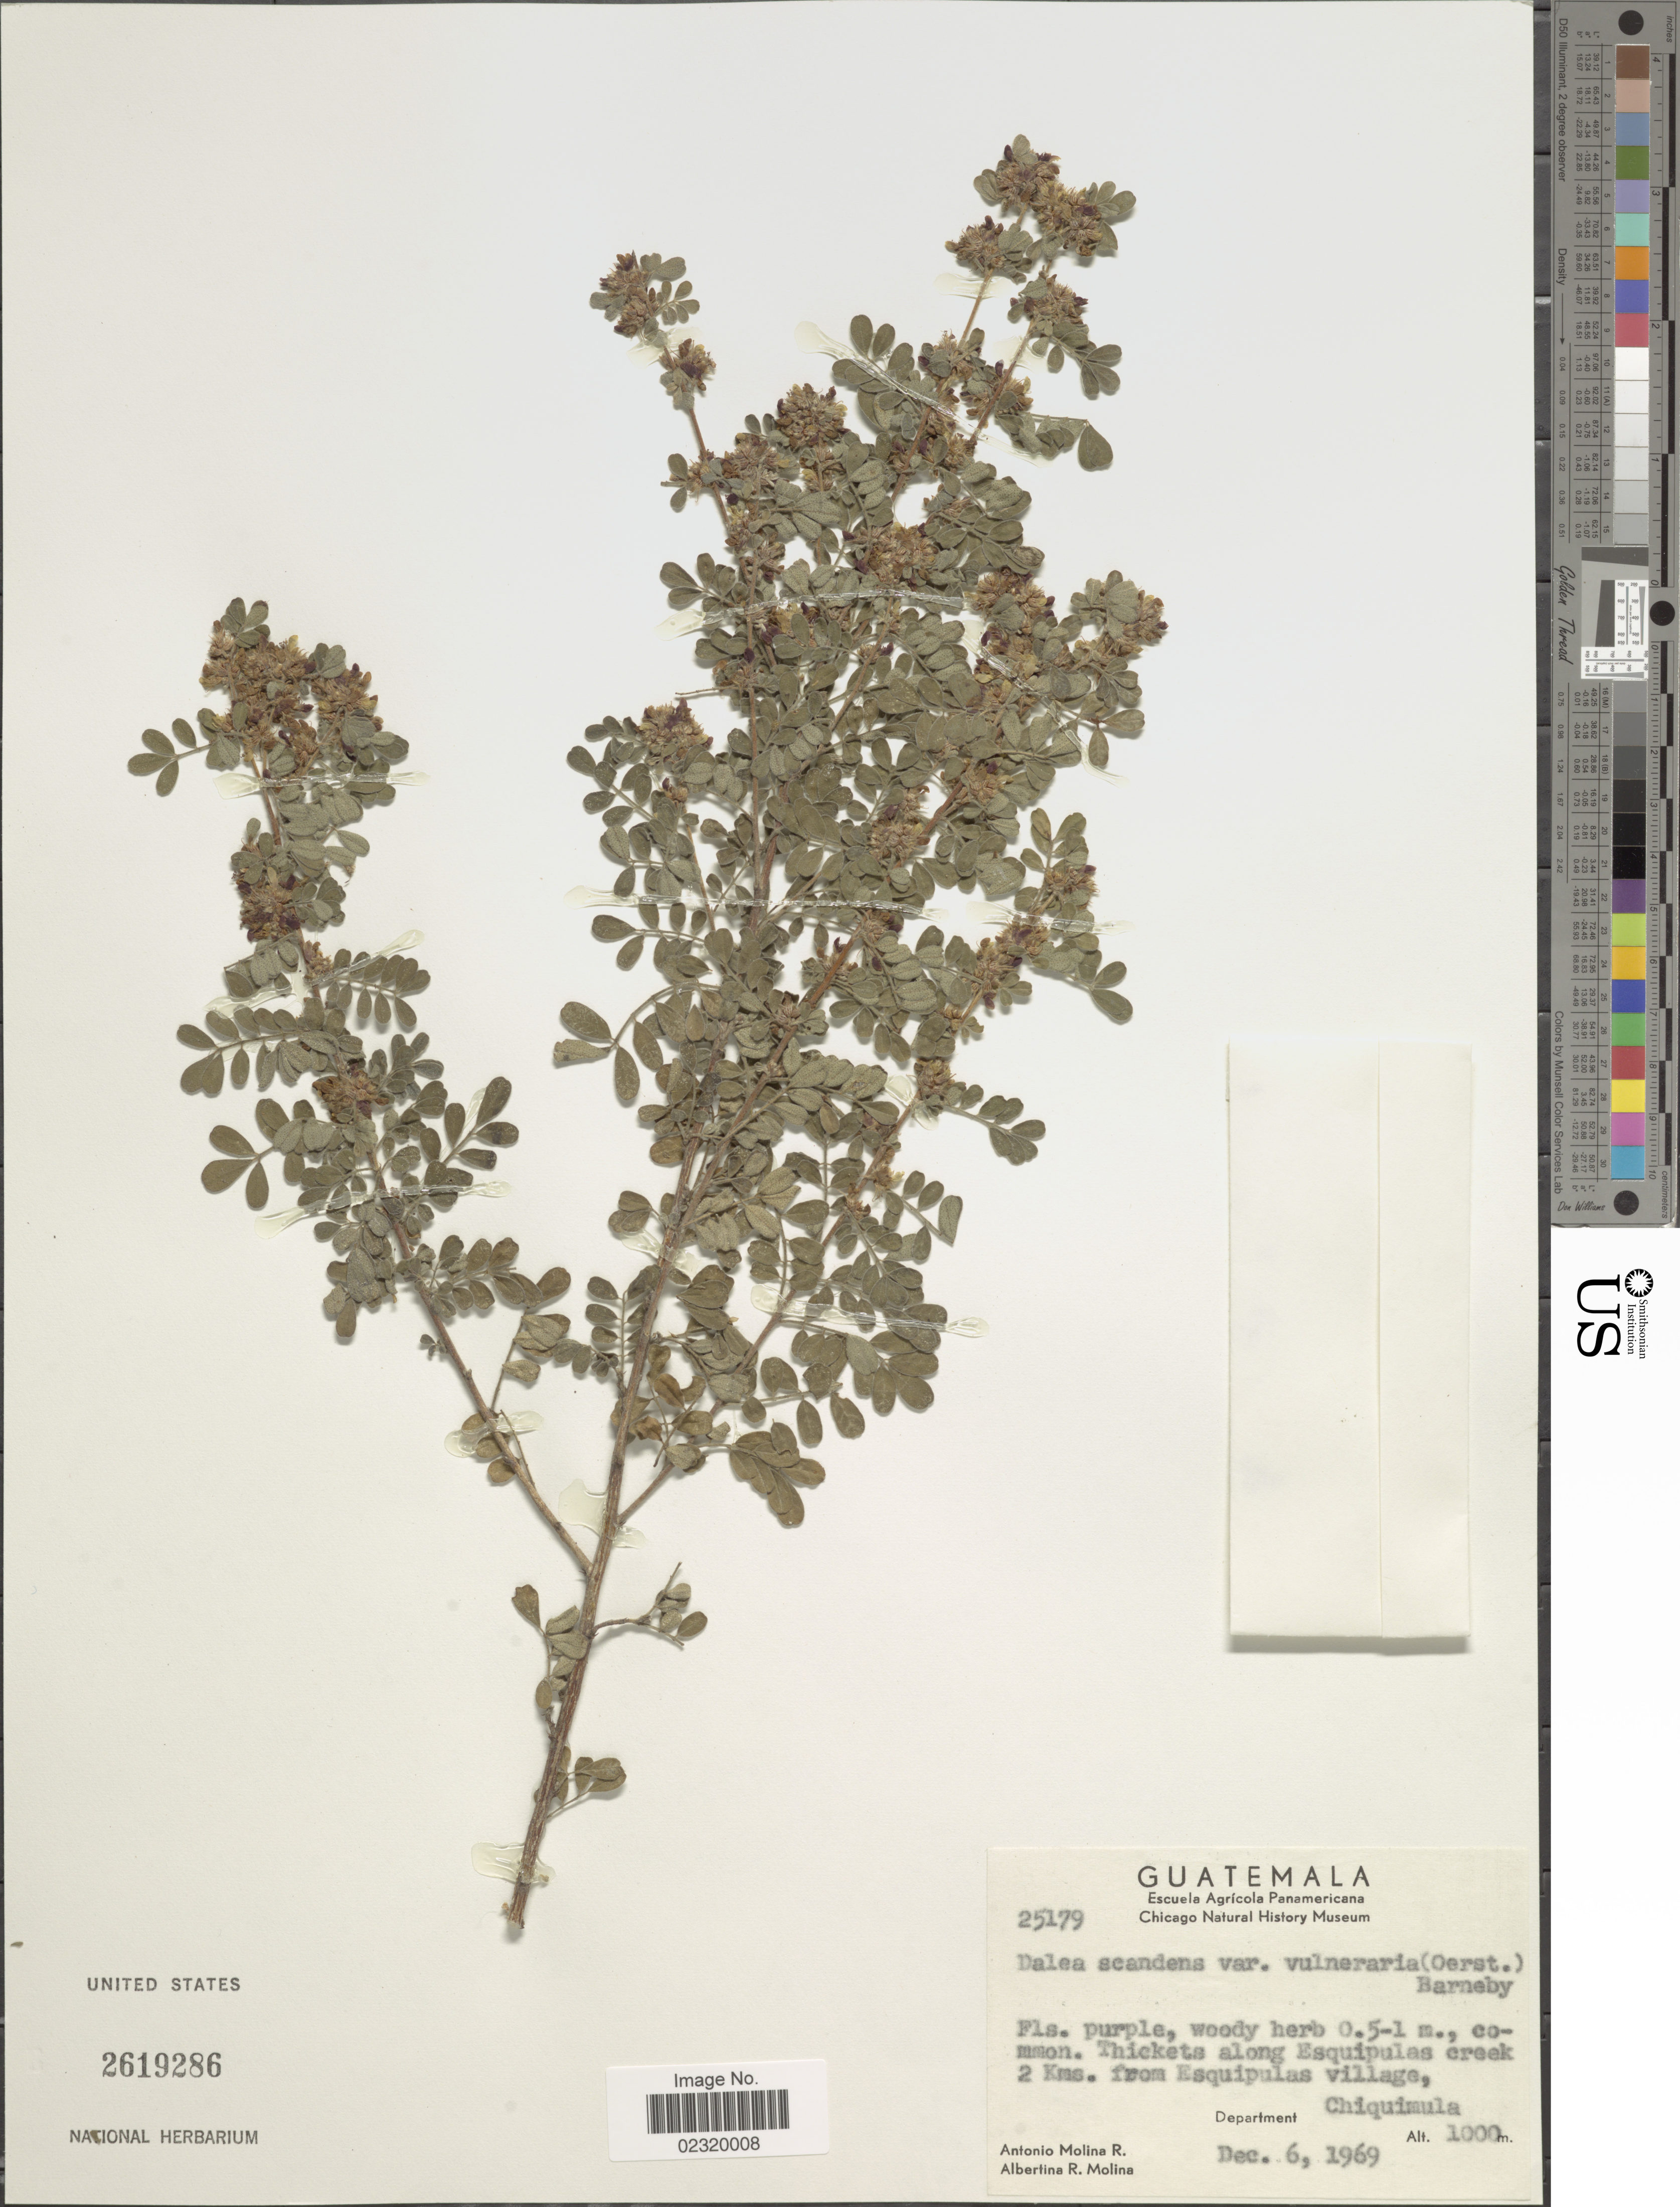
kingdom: Plantae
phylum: Tracheophyta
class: Magnoliopsida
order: Fabales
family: Fabaceae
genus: Dalea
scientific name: Dalea scandens var. vulneraria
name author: (Oerst.) Barneby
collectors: A. Molina R. & A. R. Molina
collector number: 25179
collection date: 1969-12-06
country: Guatemala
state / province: Chiquimula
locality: Along Esquipulas creek 2 Kms. from Esquipulas village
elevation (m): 1000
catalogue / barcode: US 2619286